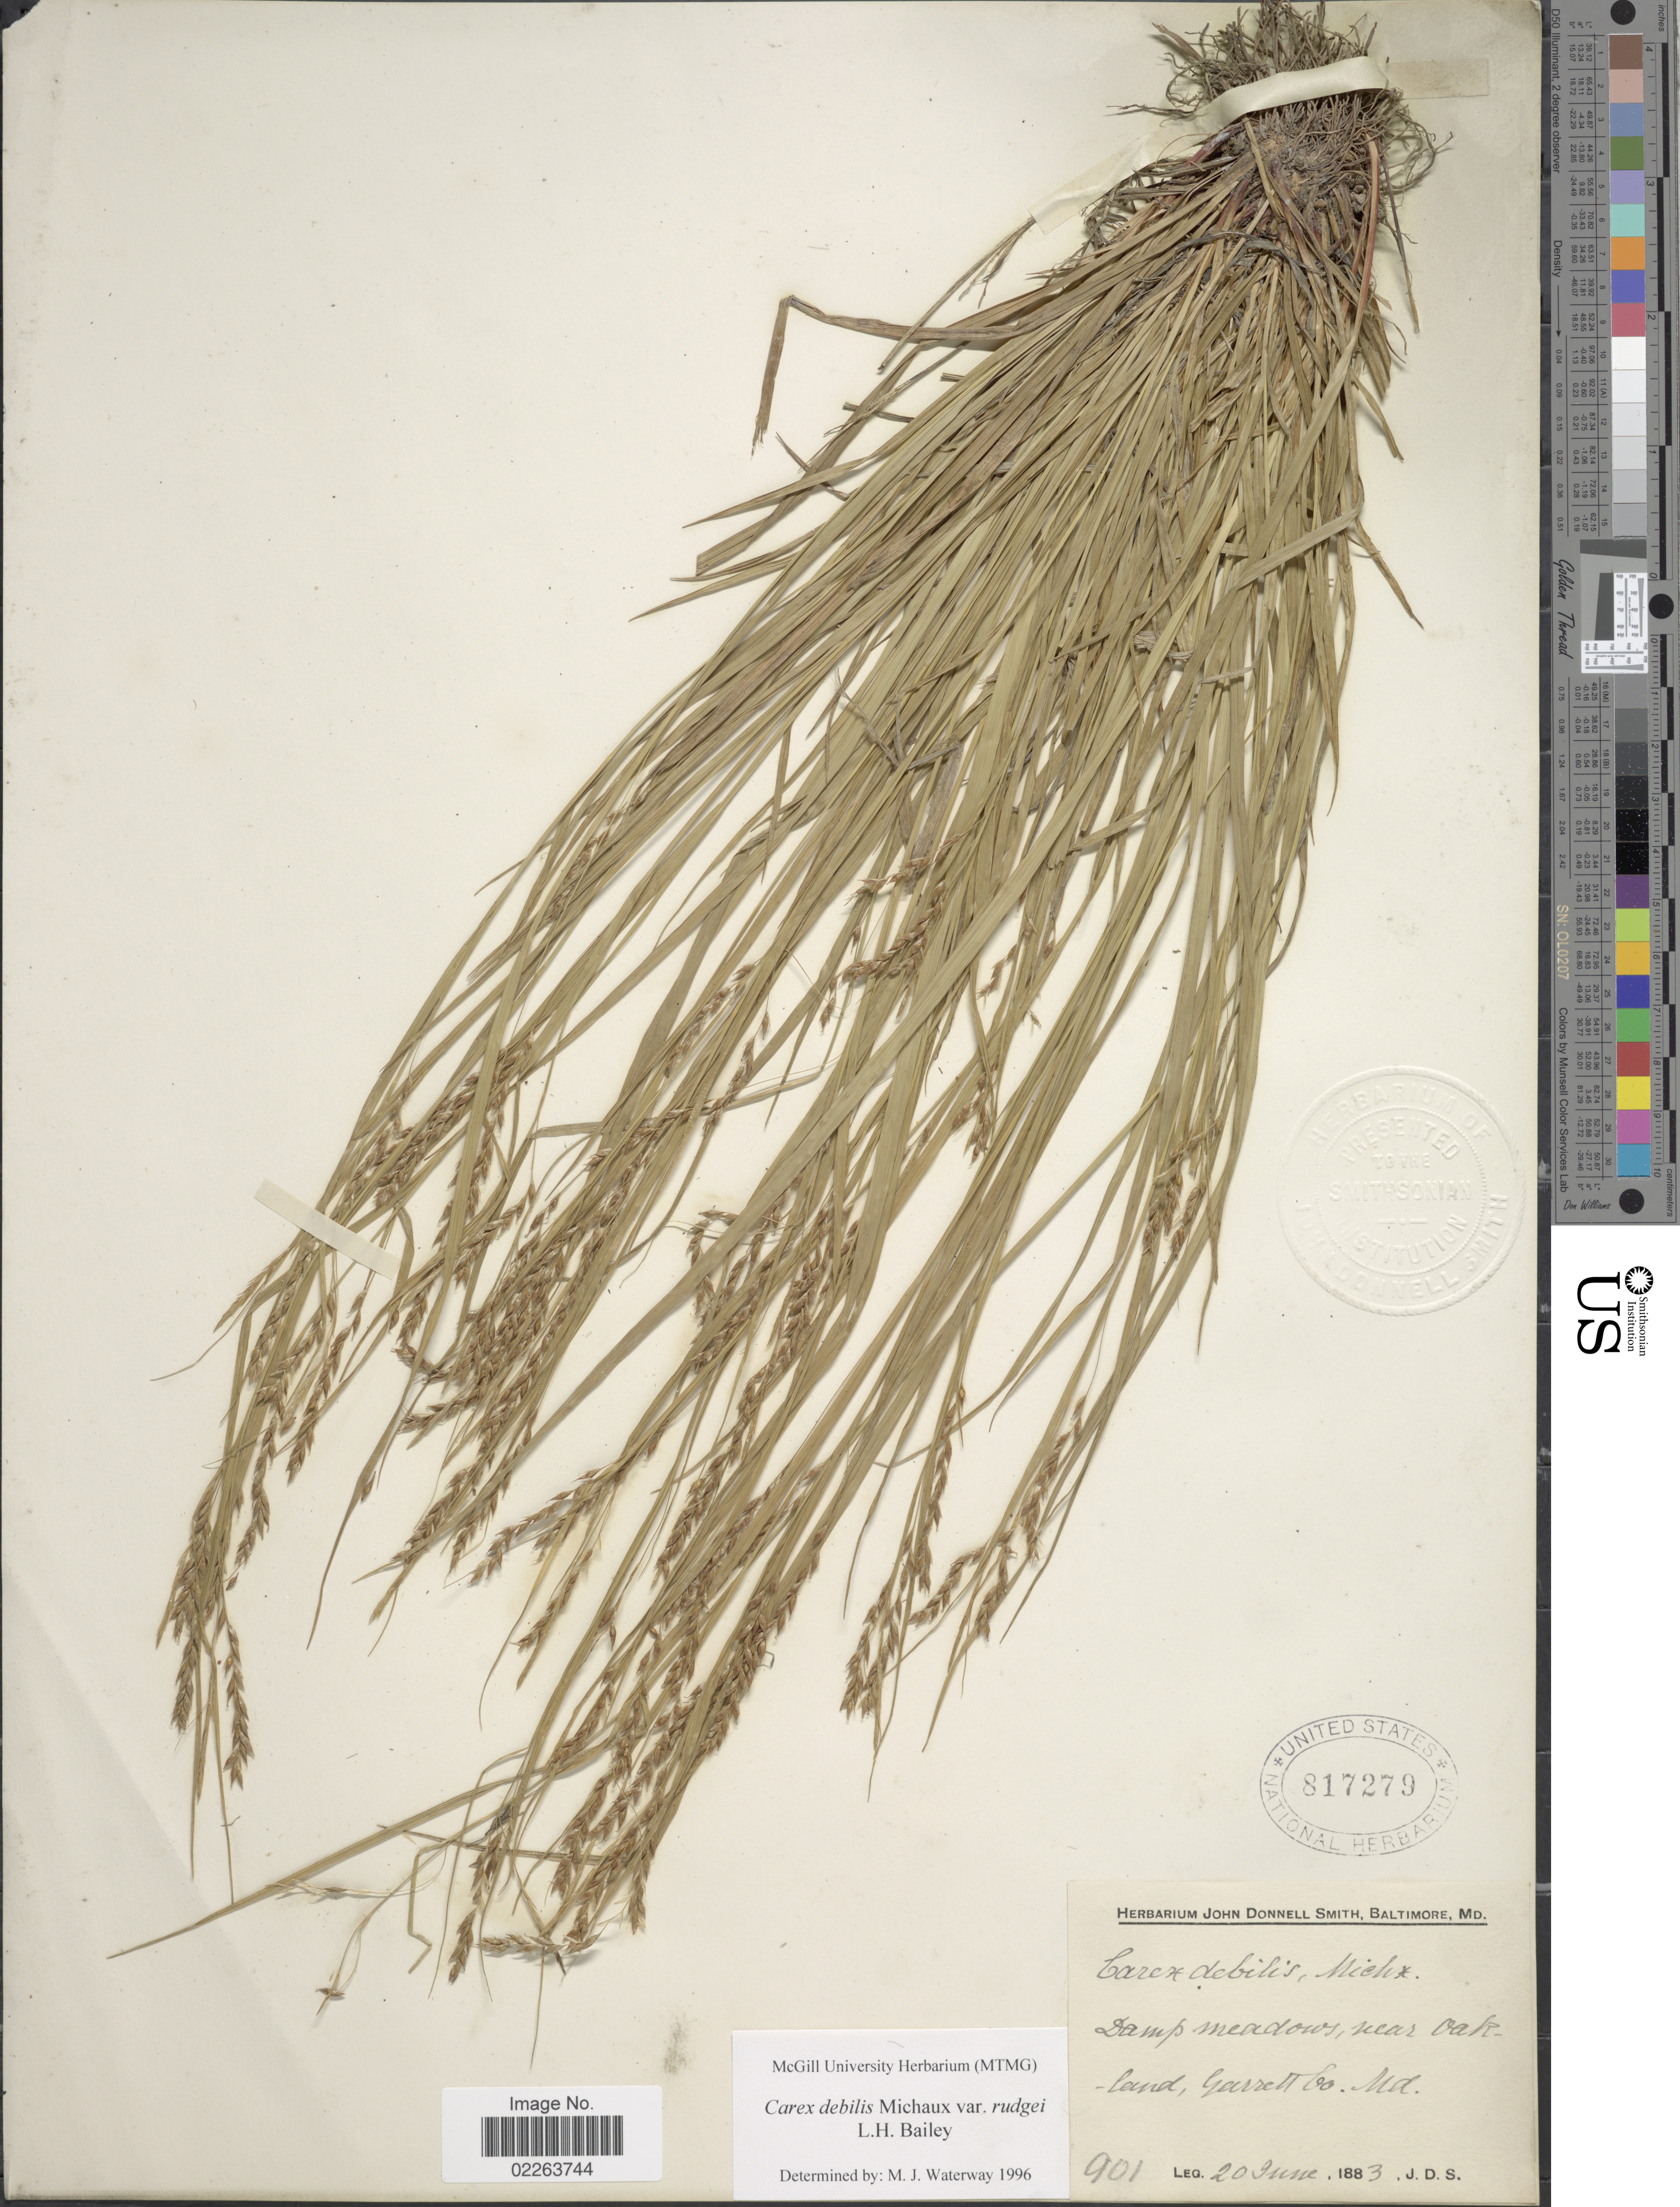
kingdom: Plantae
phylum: Tracheophyta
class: Liliopsida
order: Poales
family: Cyperaceae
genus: Carex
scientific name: Carex flexuosa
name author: Muhl. ex Willd.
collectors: J. Donnell Smith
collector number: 901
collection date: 1883-06-20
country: United States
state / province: Maryland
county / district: Garrett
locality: Damp meadows, near Oak- land, Garrett Co,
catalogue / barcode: US 817279